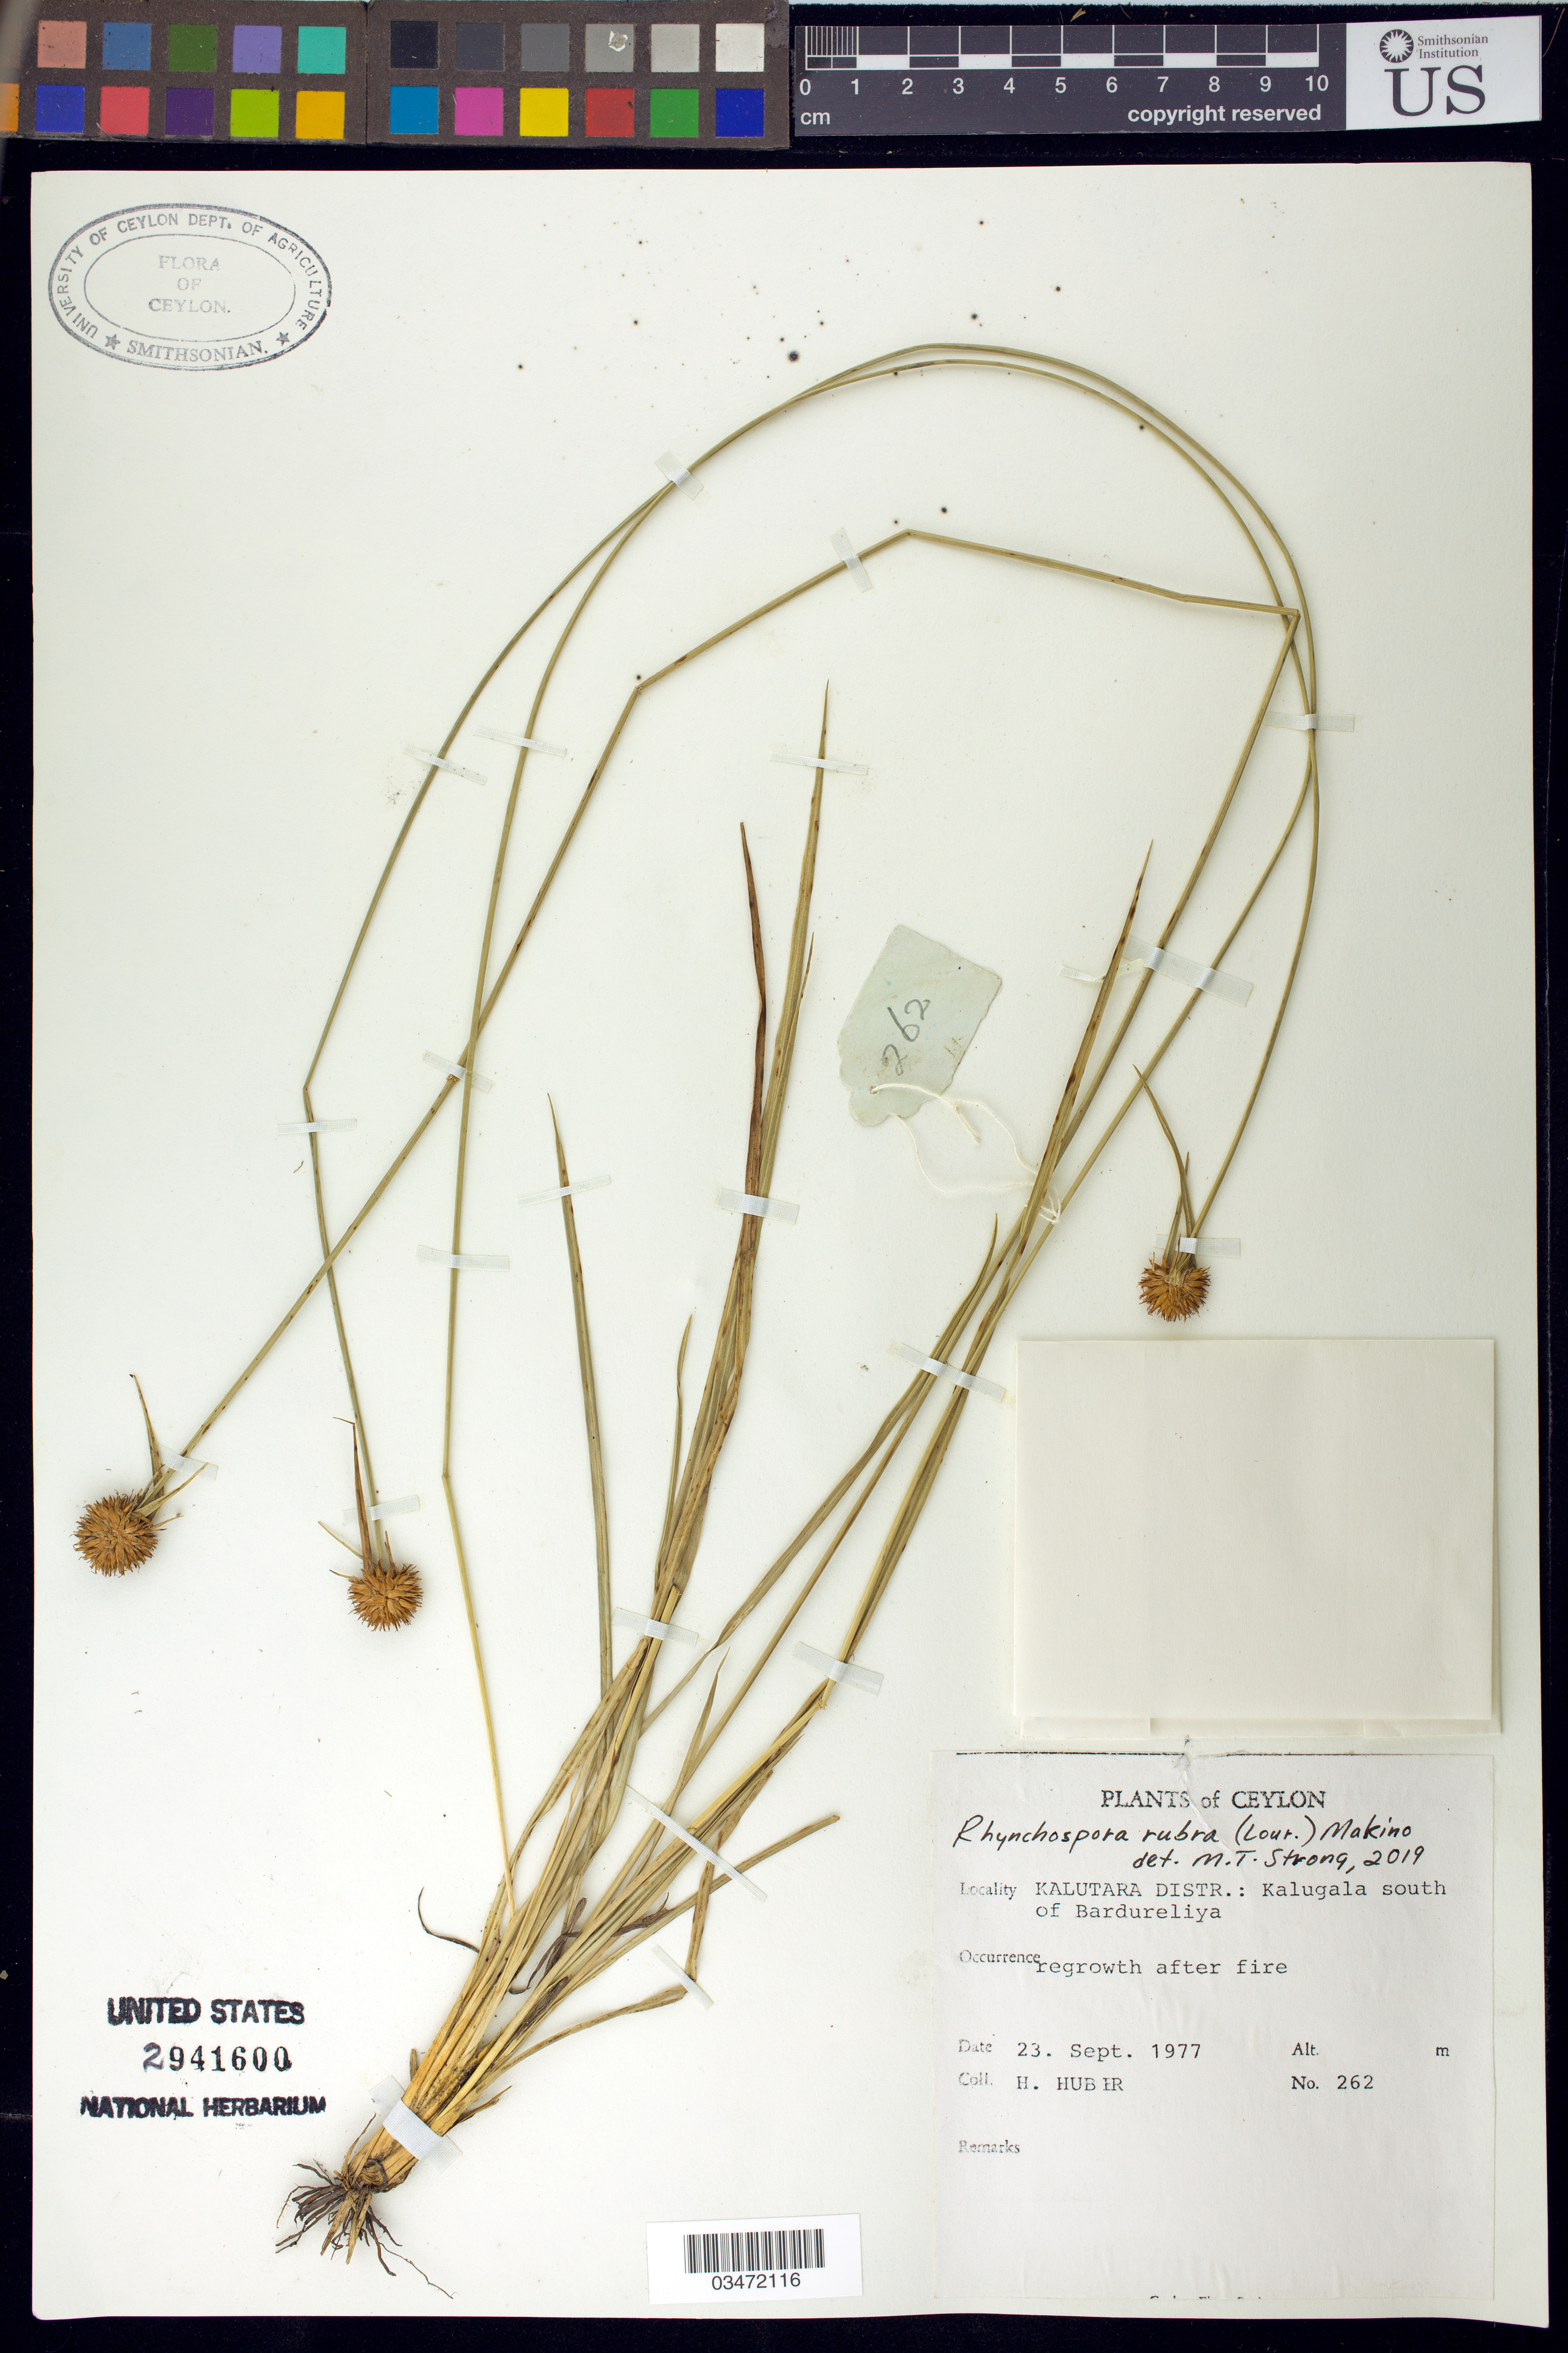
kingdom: Plantae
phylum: Tracheophyta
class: Liliopsida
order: Poales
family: Cyperaceae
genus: Rhynchospora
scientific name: Rhynchospora rubra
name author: (Lour.) Makino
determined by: Strong, M. T., (US), Smithsonian Institution - National Museum of Natural History (UNITED STATES)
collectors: H. Hubir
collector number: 262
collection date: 1977-09-23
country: Sri Lanka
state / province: Western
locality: Kalutara Distr. Kalugala S of Bardureliya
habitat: Regrowth after fire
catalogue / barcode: US 2941600